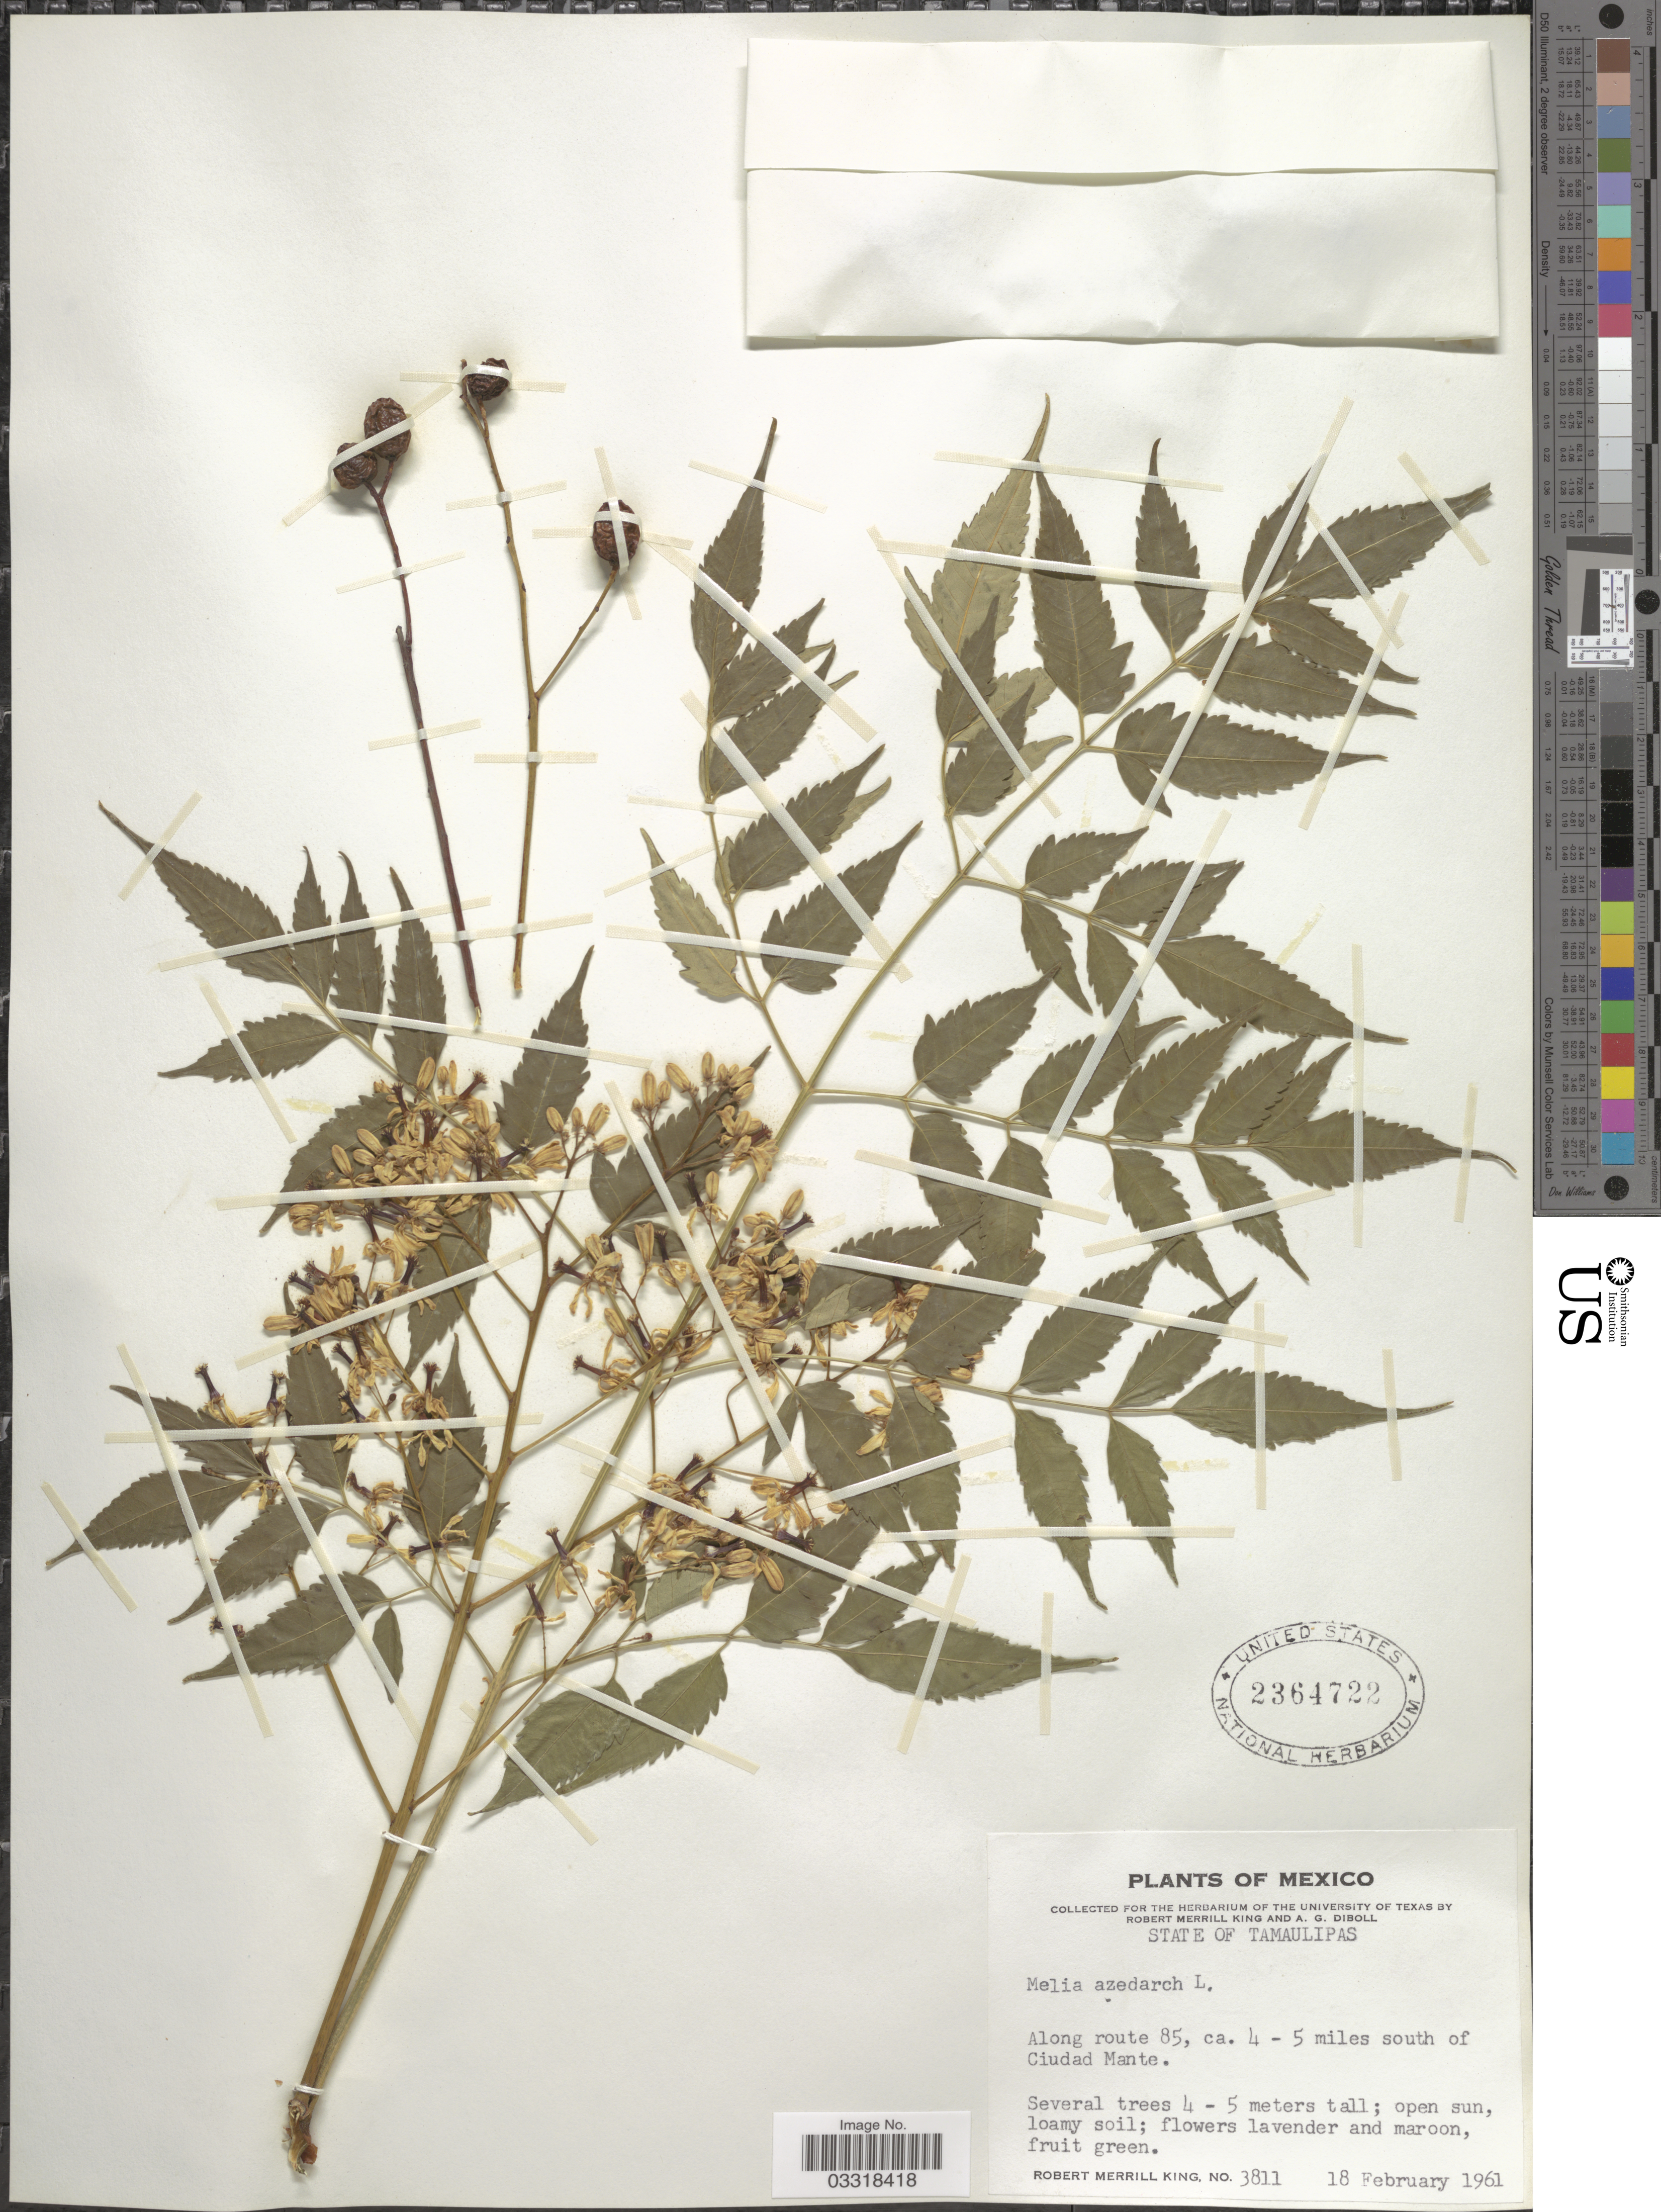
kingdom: Plantae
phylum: Tracheophyta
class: Magnoliopsida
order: Sapindales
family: Meliaceae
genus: Melia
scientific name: Melia azedarach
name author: L.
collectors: R. M. King & A. Diboll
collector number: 3811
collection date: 1961-02-18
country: Mexico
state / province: Tamaulipas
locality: Along route 85, ca. 4-5 miles south of Ciudad Mante.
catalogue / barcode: US 2364722